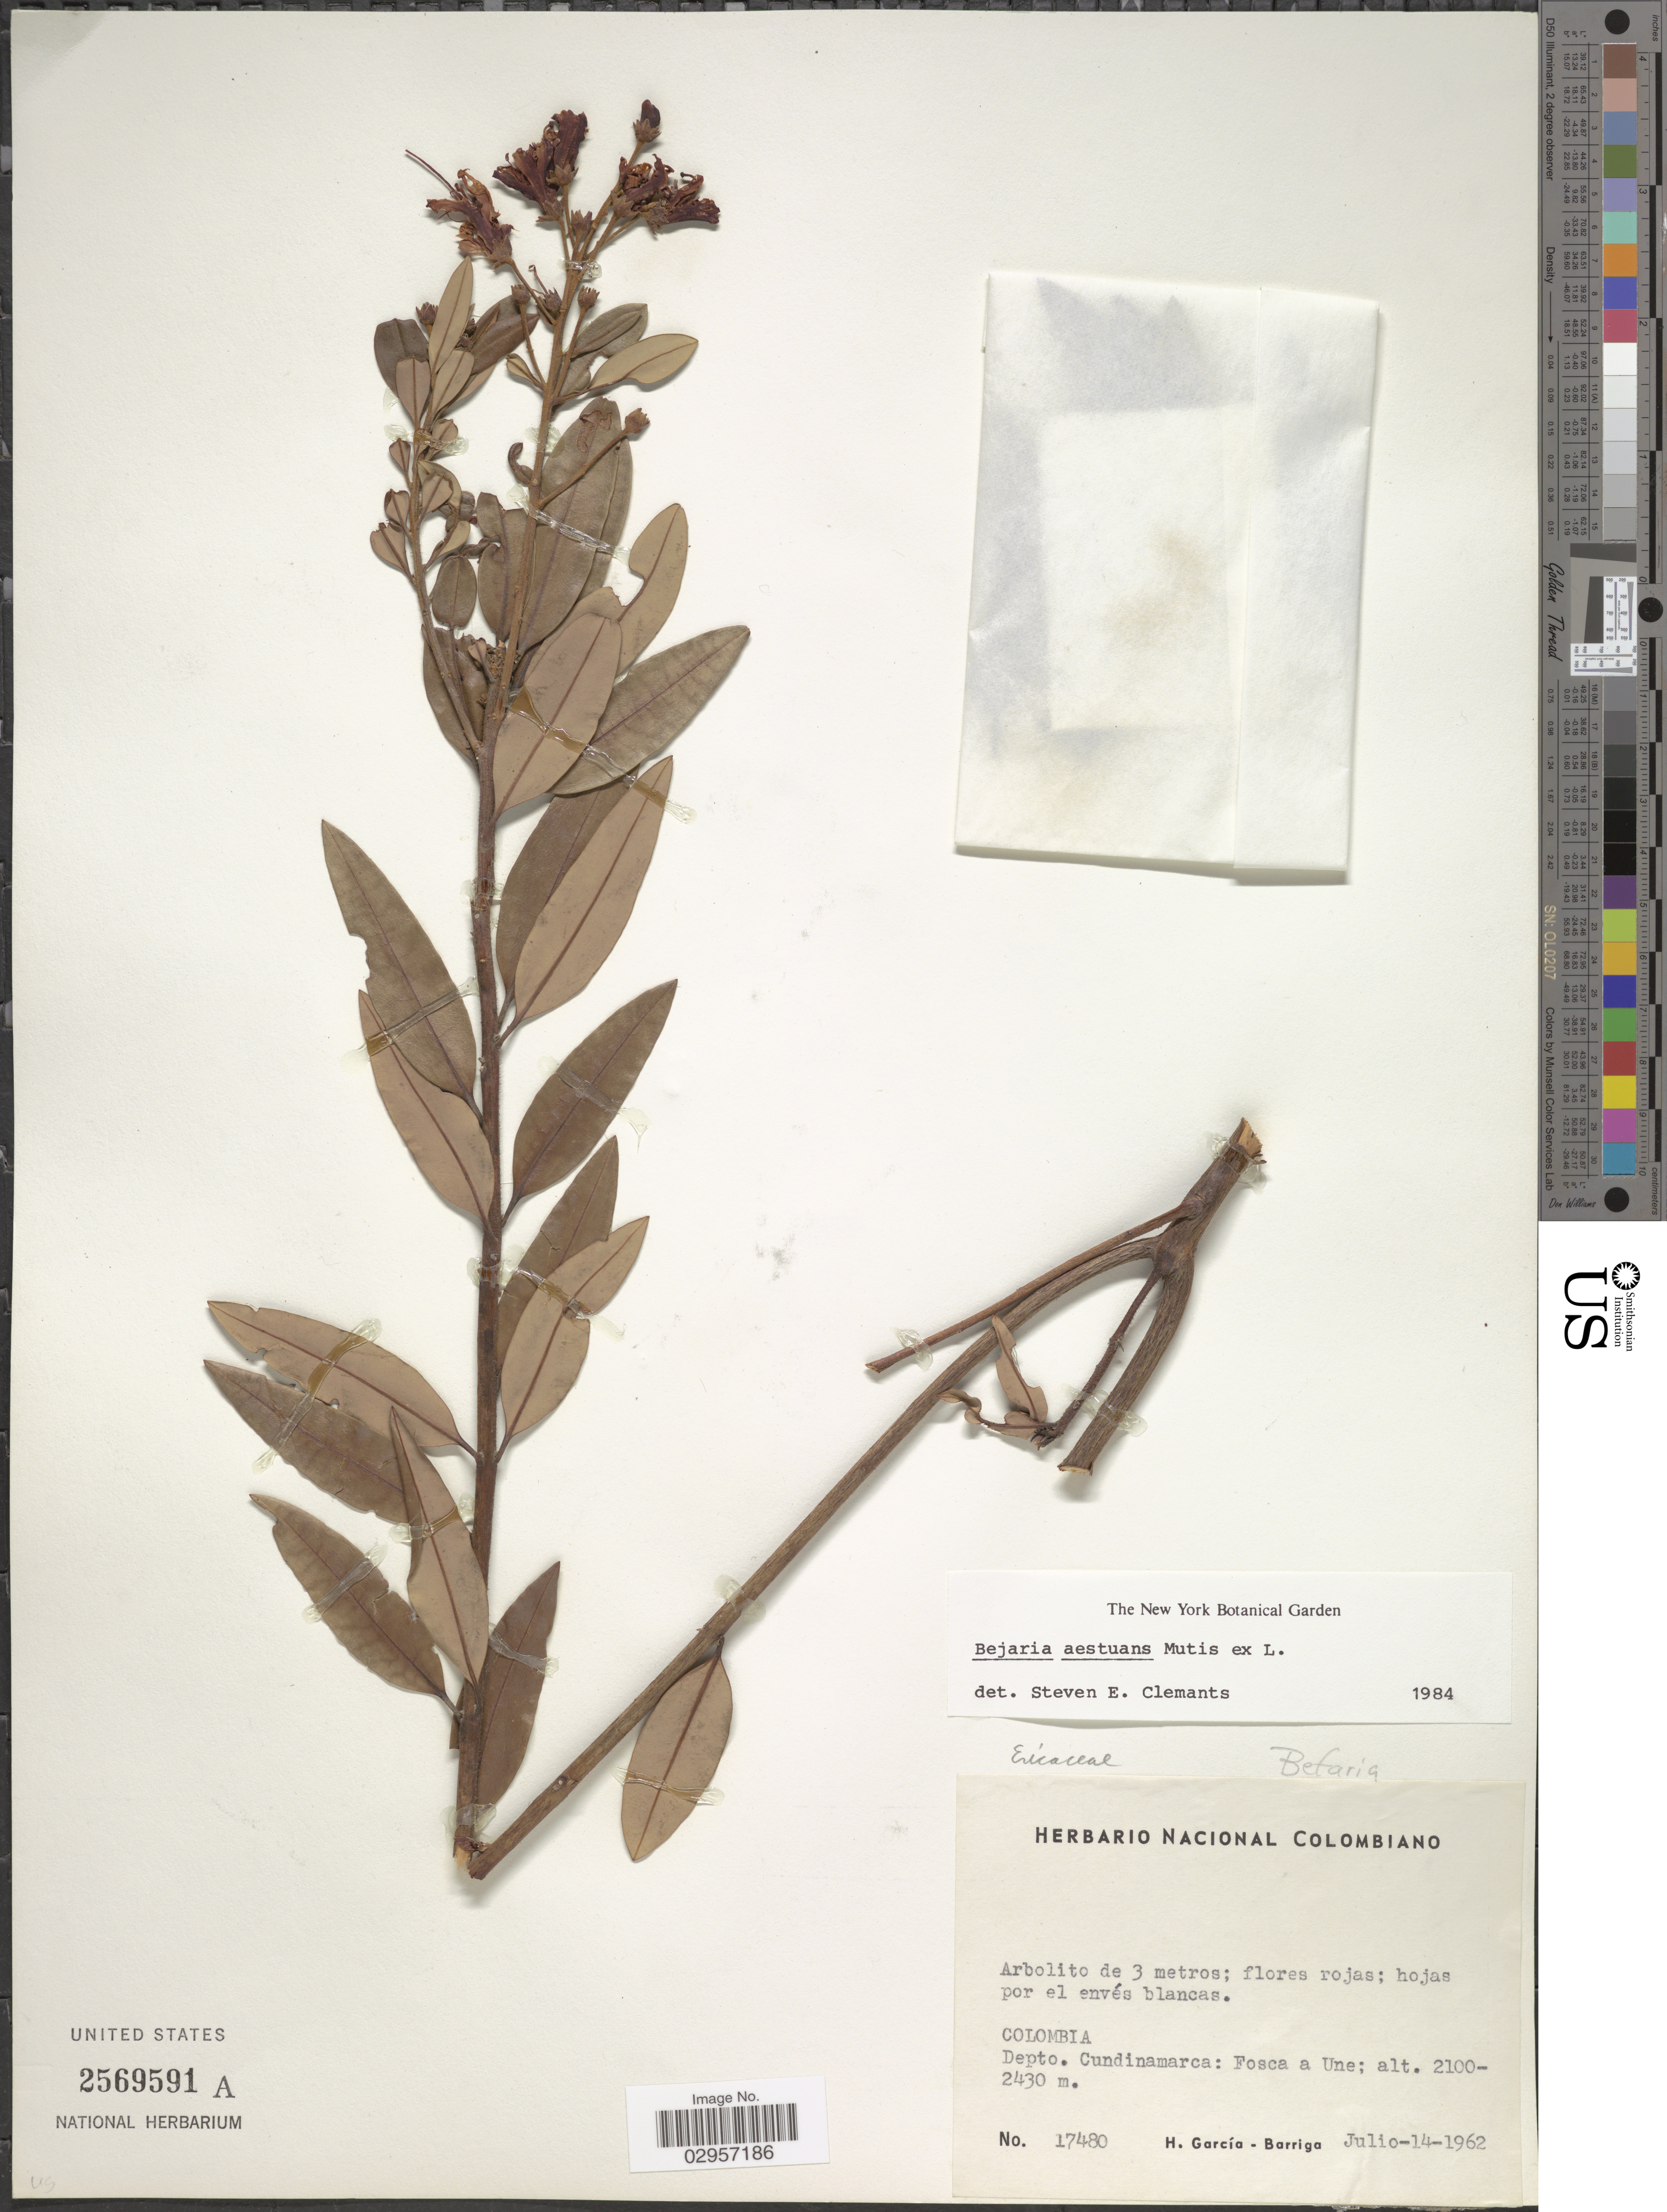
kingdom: Plantae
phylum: Tracheophyta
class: Magnoliopsida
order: Ericales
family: Ericaceae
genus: Befaria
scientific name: Befaria aestuans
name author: Mutis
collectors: H. García Barriga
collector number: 17480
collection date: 1962-07-14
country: Colombia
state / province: Cundinamarca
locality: Depto. Cundinamarca: Fosca a Une.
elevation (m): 2100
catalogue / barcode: US 2569591A